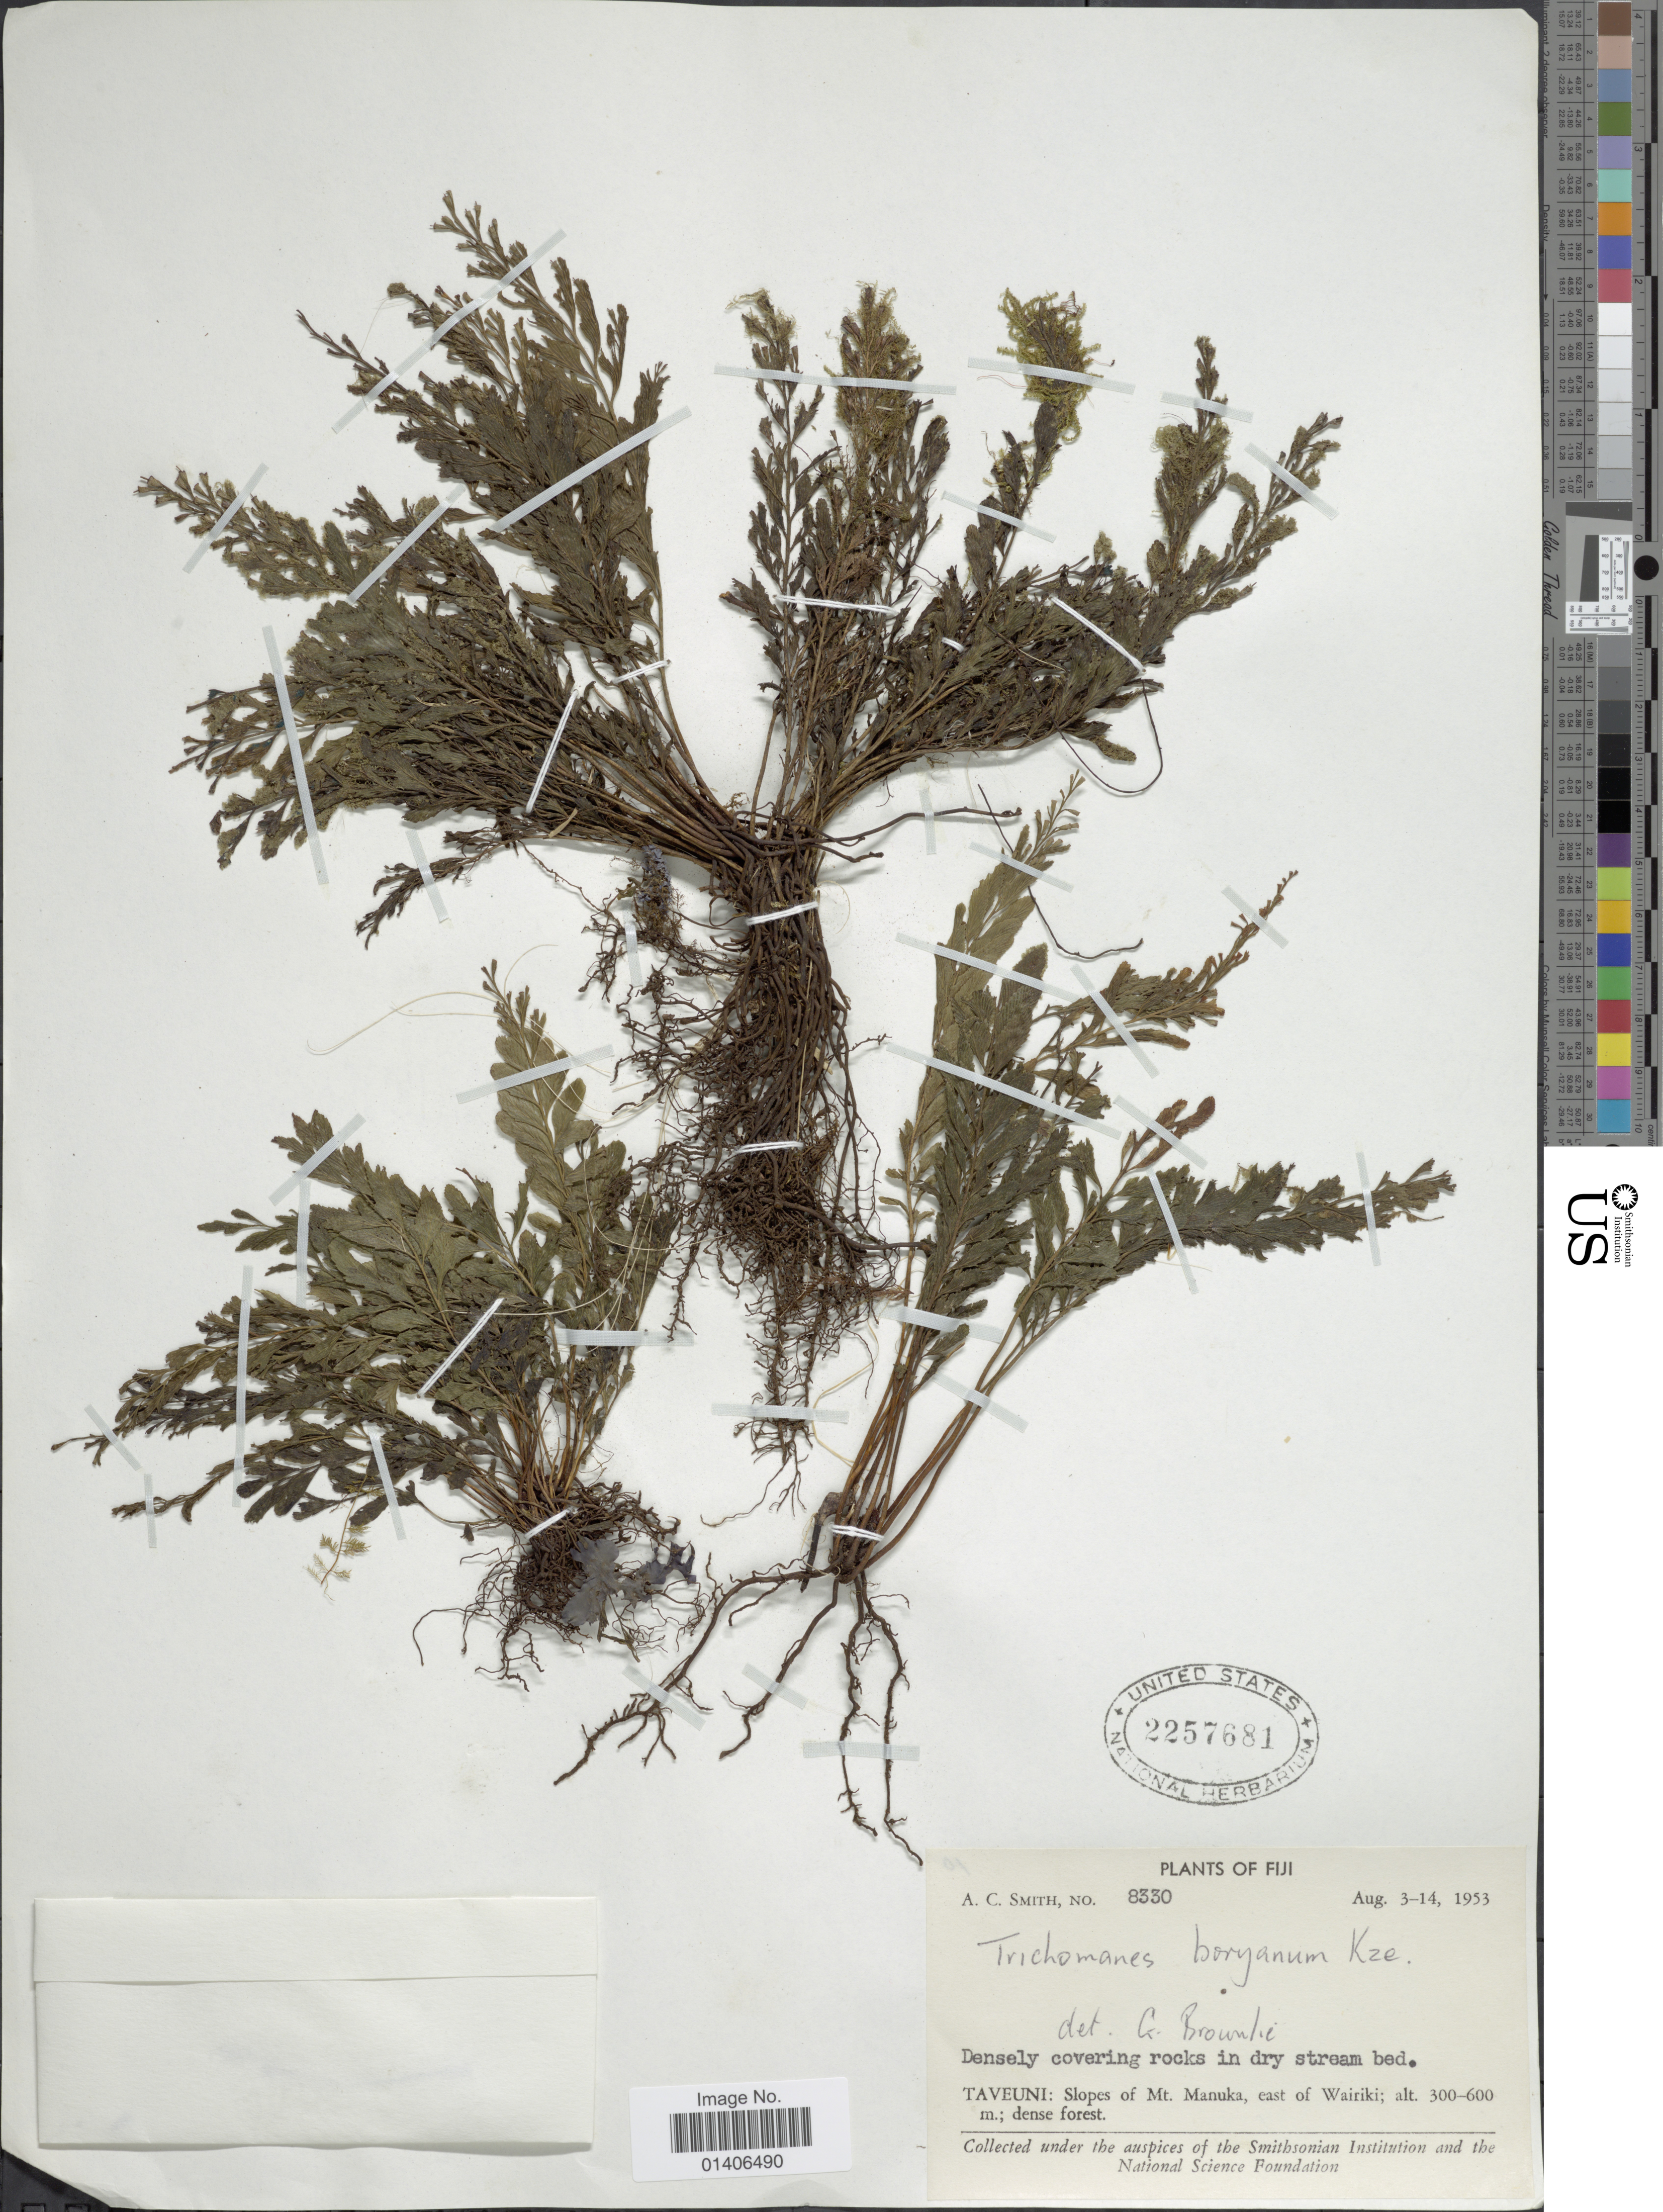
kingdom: Plantae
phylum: Tracheophyta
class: Polypodiopsida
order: Hymenophyllales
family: Hymenophyllaceae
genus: Cephalomanes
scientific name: Cephalomanes atrovirens subsp. boryanum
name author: (Kunze) K. Iwats.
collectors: A. C. Smith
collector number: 8330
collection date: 1953-08-03/1953-08-14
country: Fiji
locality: Taveuni: Slopes of Mt Manuka, east of Wairiki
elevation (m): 300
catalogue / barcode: US 2257681